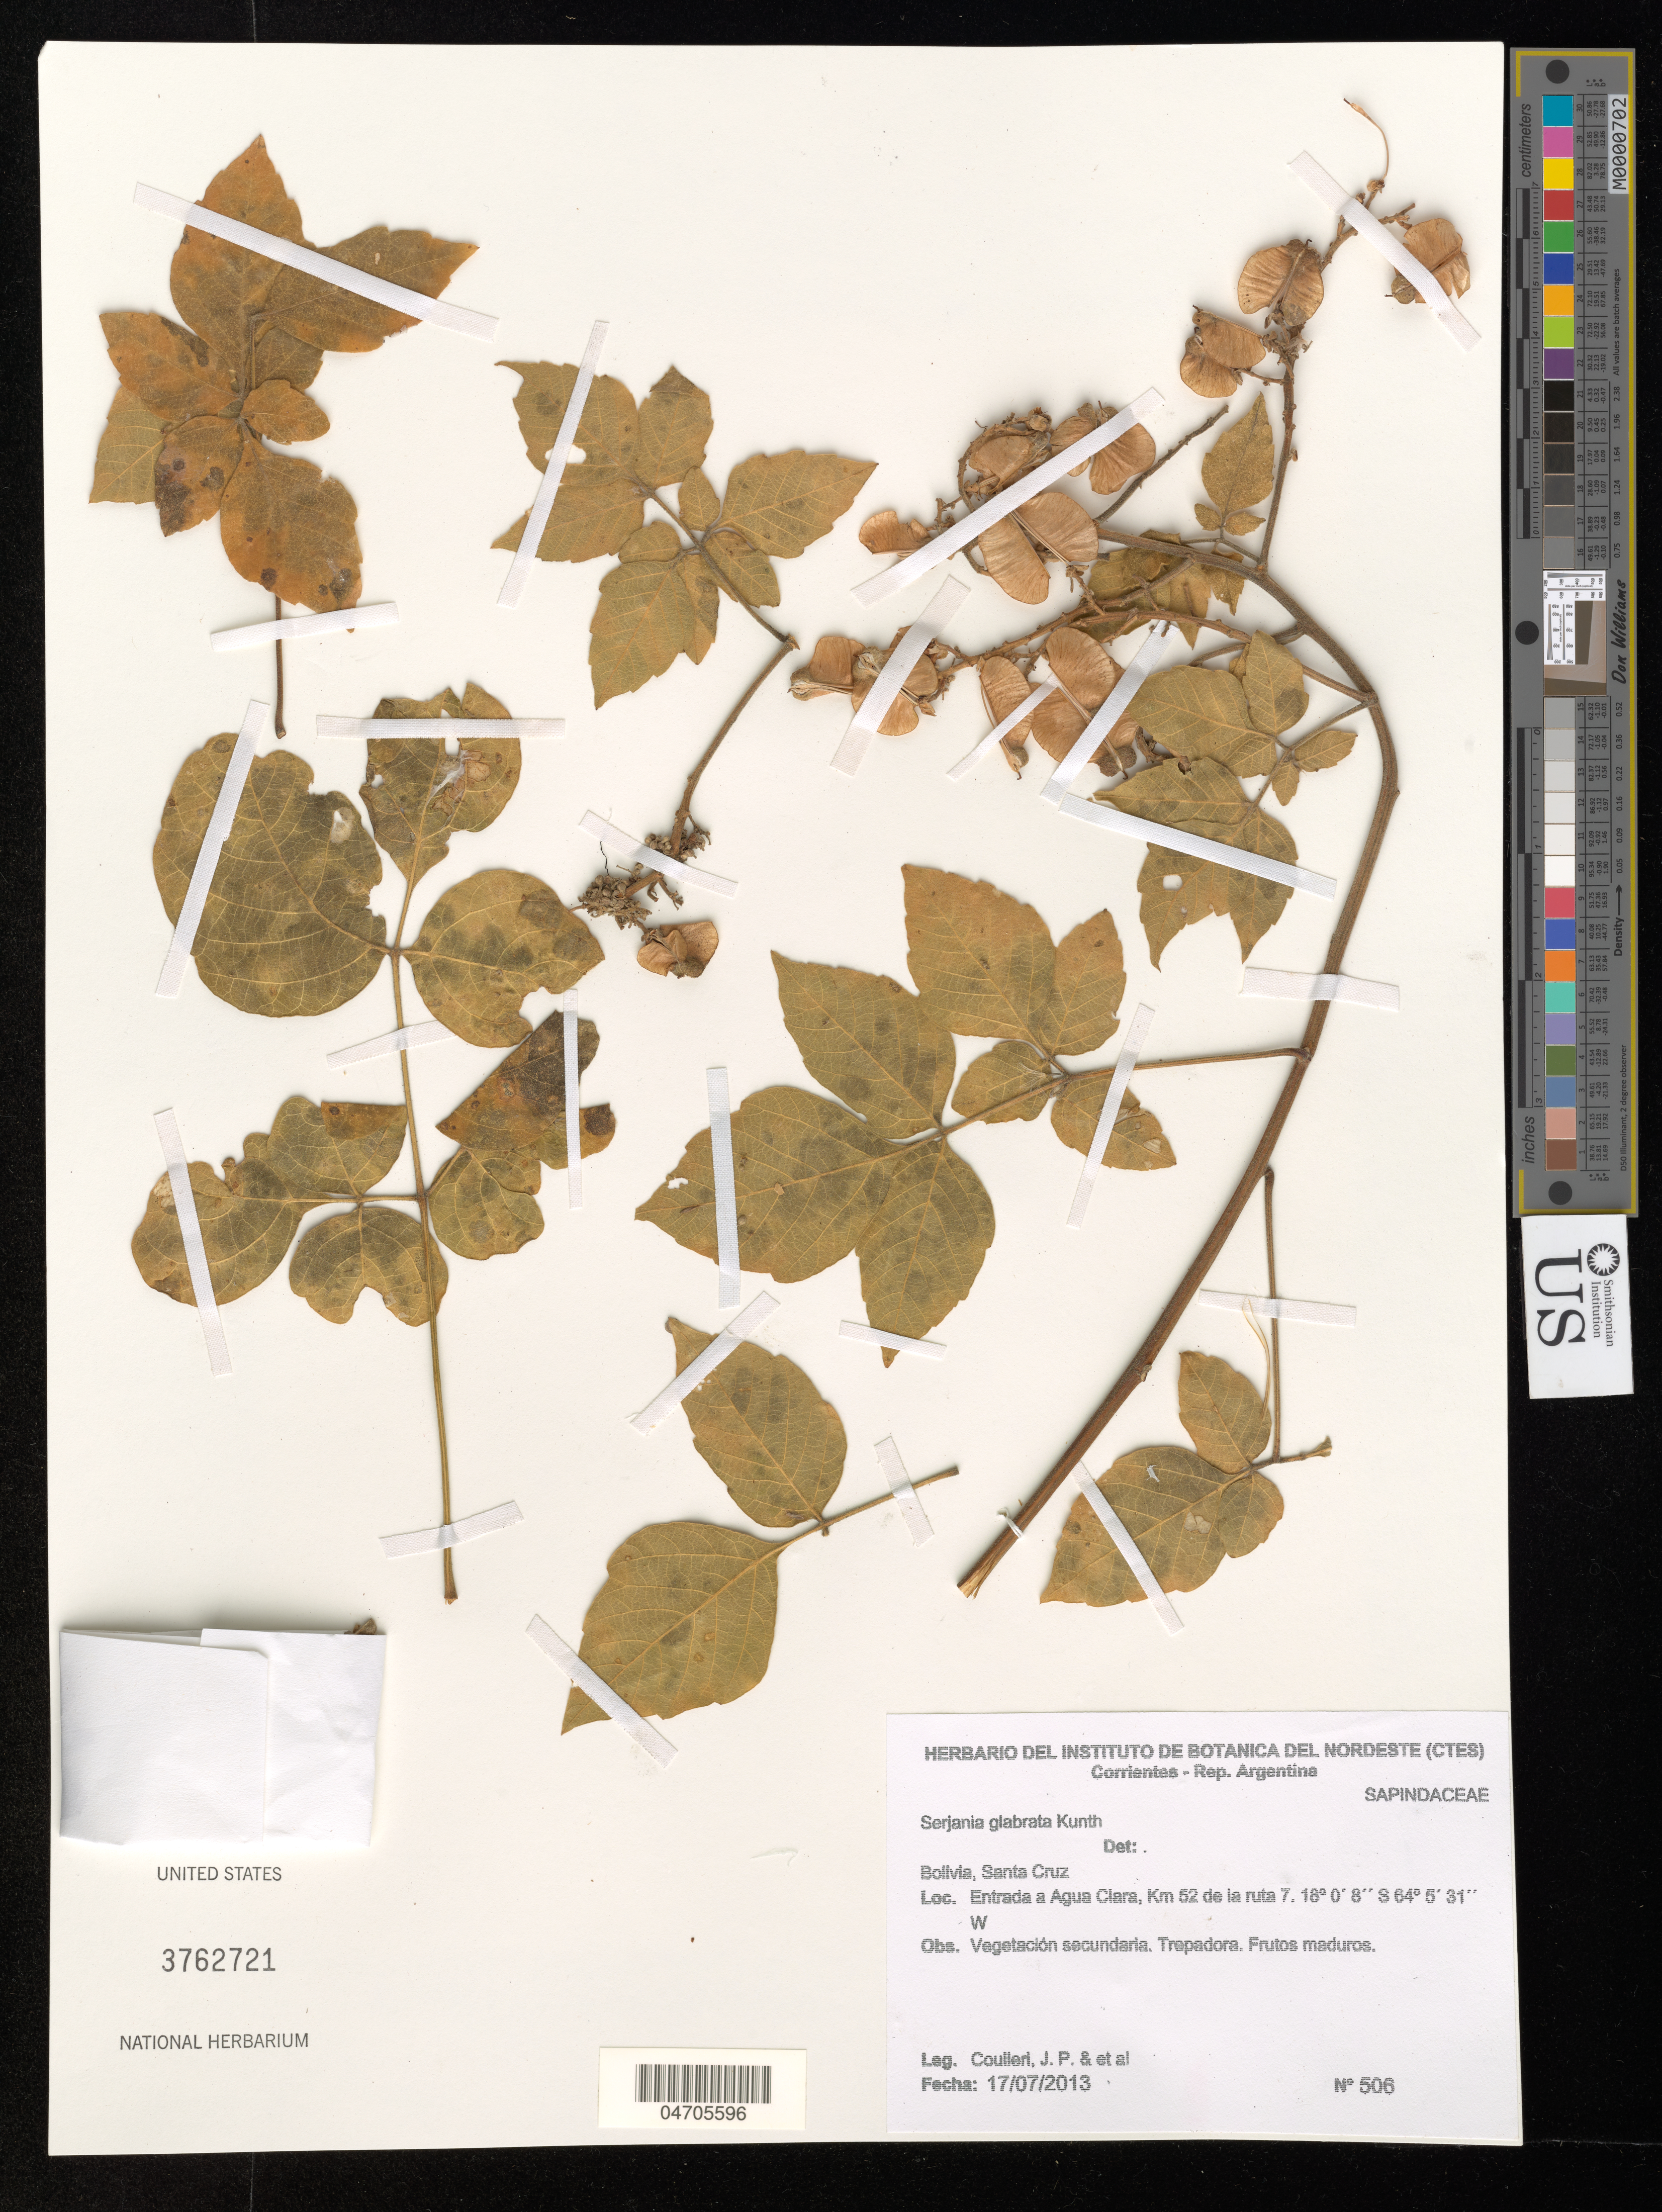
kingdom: Plantae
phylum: Tracheophyta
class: Magnoliopsida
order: Sapindales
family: Sapindaceae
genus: Serjania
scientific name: Serjania glabrata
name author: Benth.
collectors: J. Coulleri & et al.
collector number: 506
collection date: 2013-07-17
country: Bolivia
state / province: Santa Cruz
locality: Entrada a Agua Clara, Km 52 de la ruta.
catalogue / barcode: US 3762721